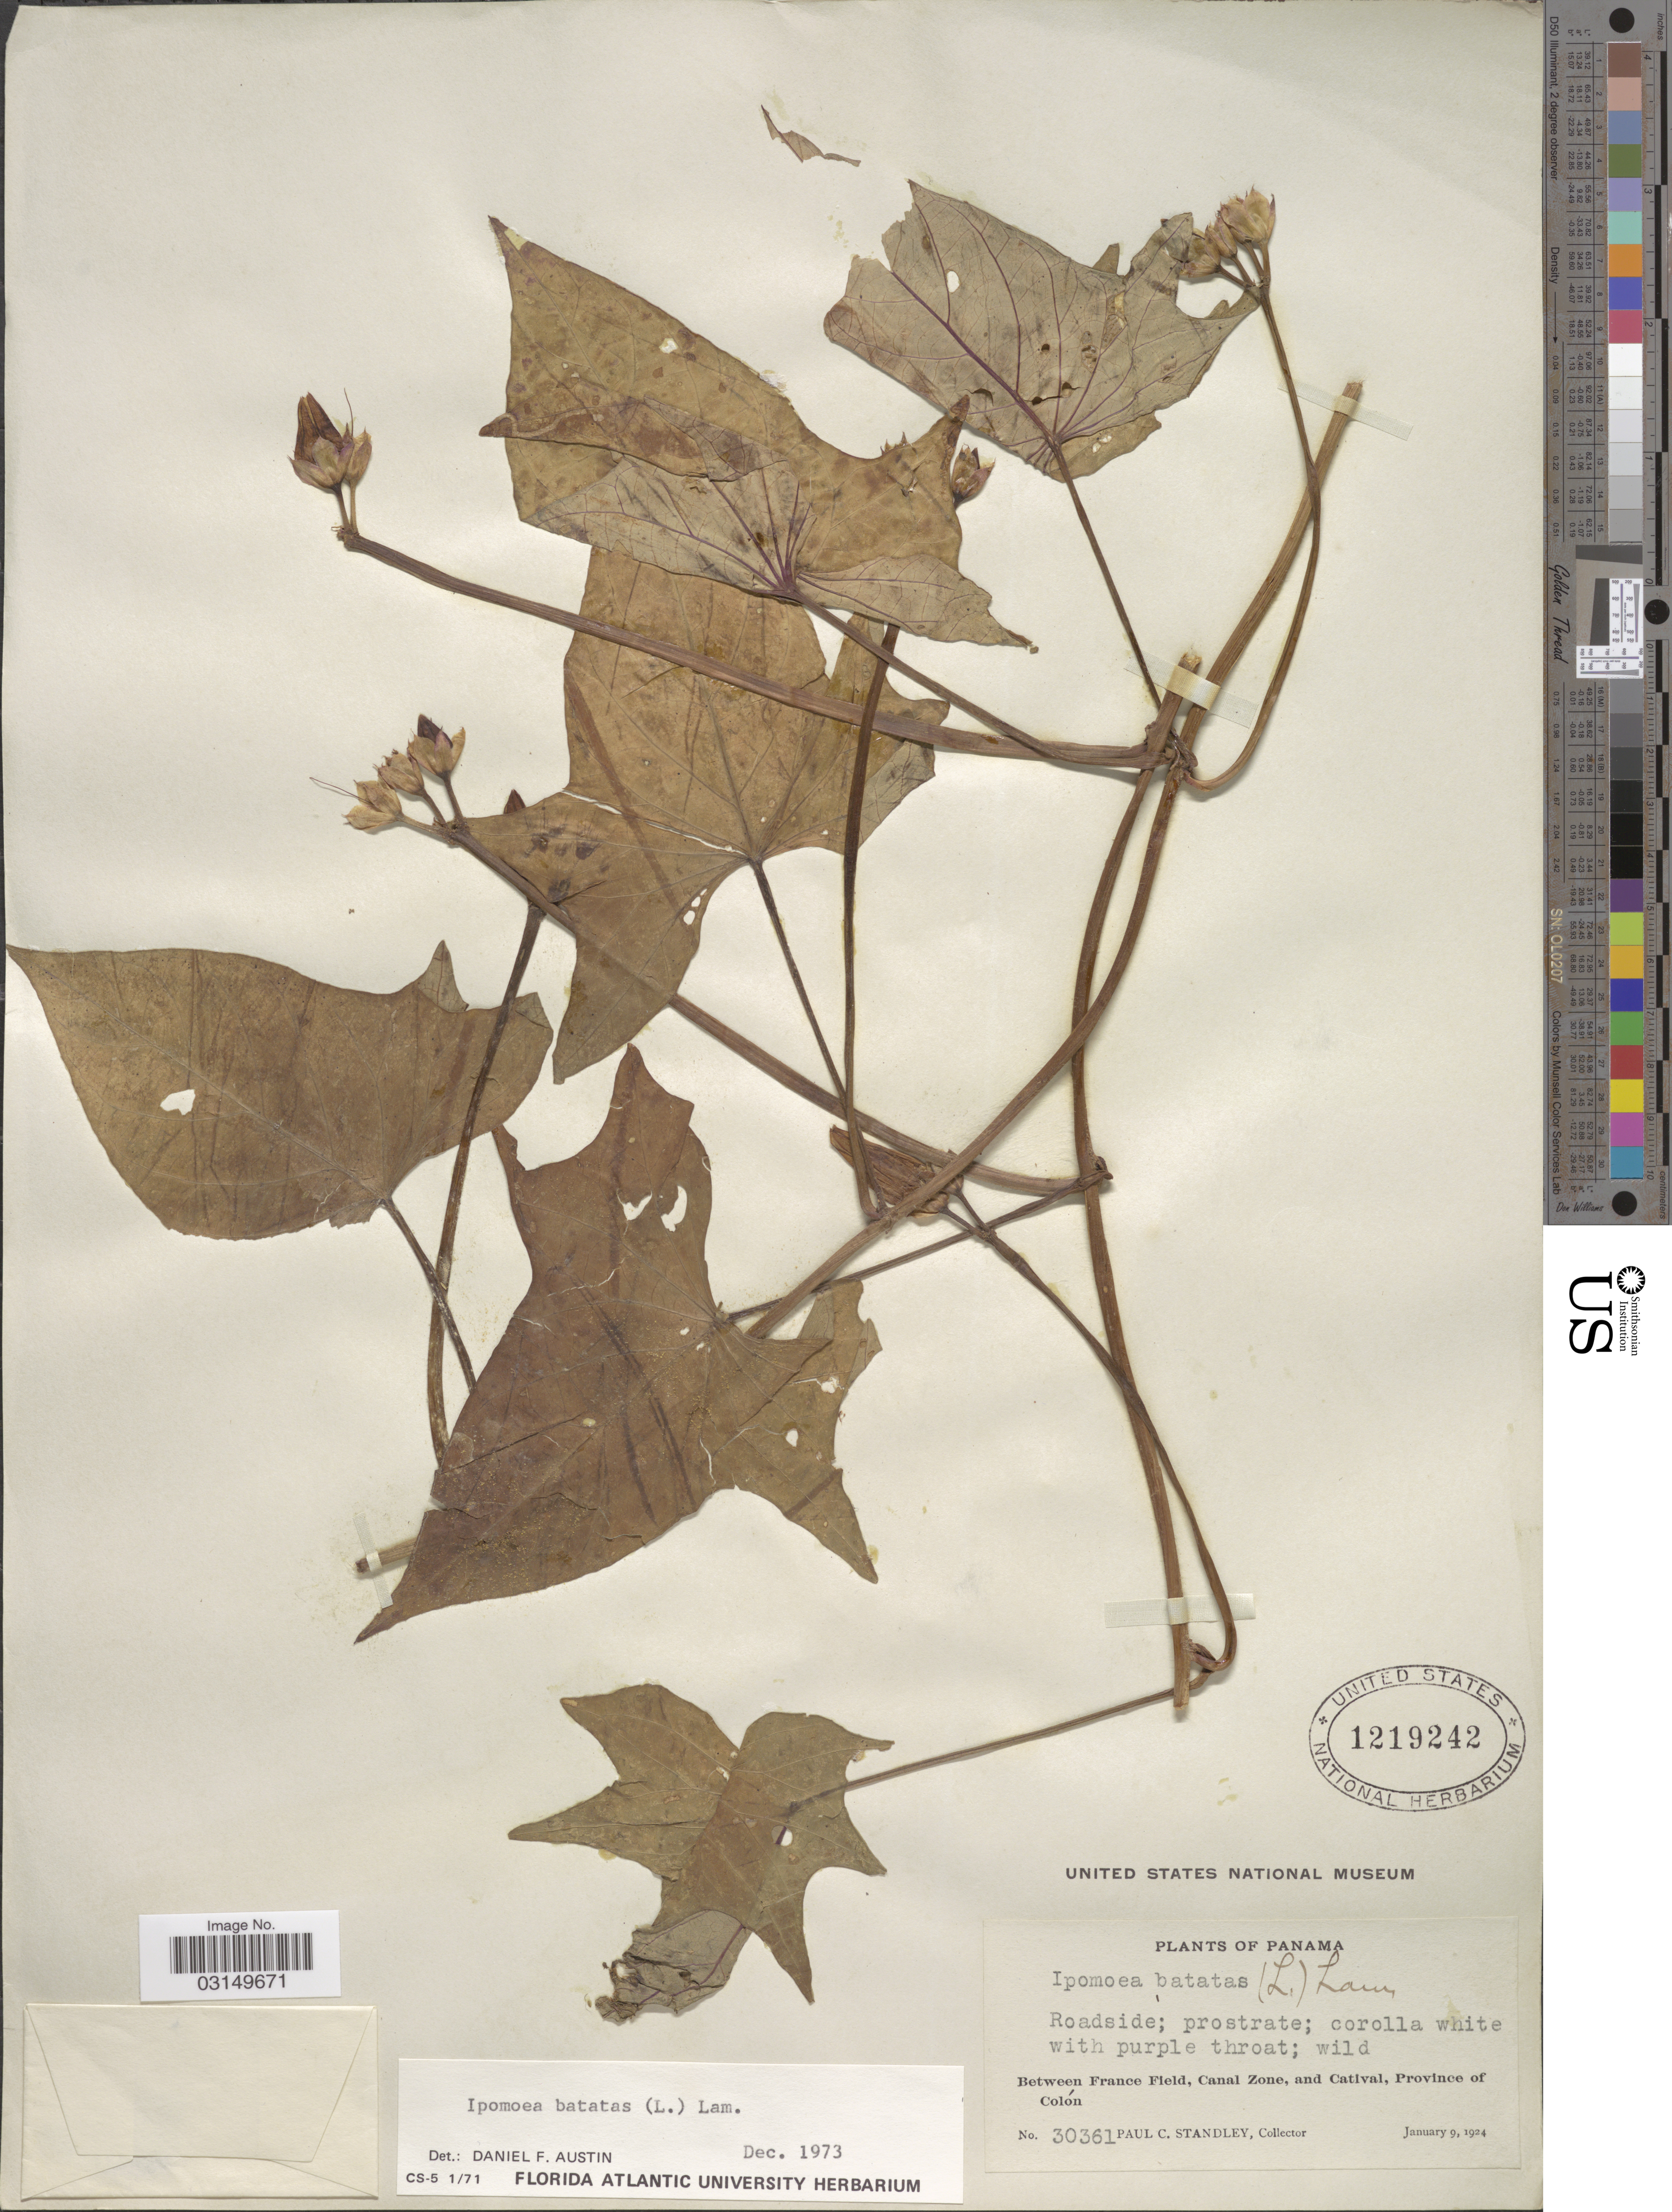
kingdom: Plantae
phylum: Tracheophyta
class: Magnoliopsida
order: Solanales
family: Convolvulaceae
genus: Ipomoea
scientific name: Ipomoea batatas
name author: (L.) Lam.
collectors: P. C. Standley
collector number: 30361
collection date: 1924-01-09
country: Panama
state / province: Colón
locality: Between France Field, Canal Zone, and Catival.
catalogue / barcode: US 1219242